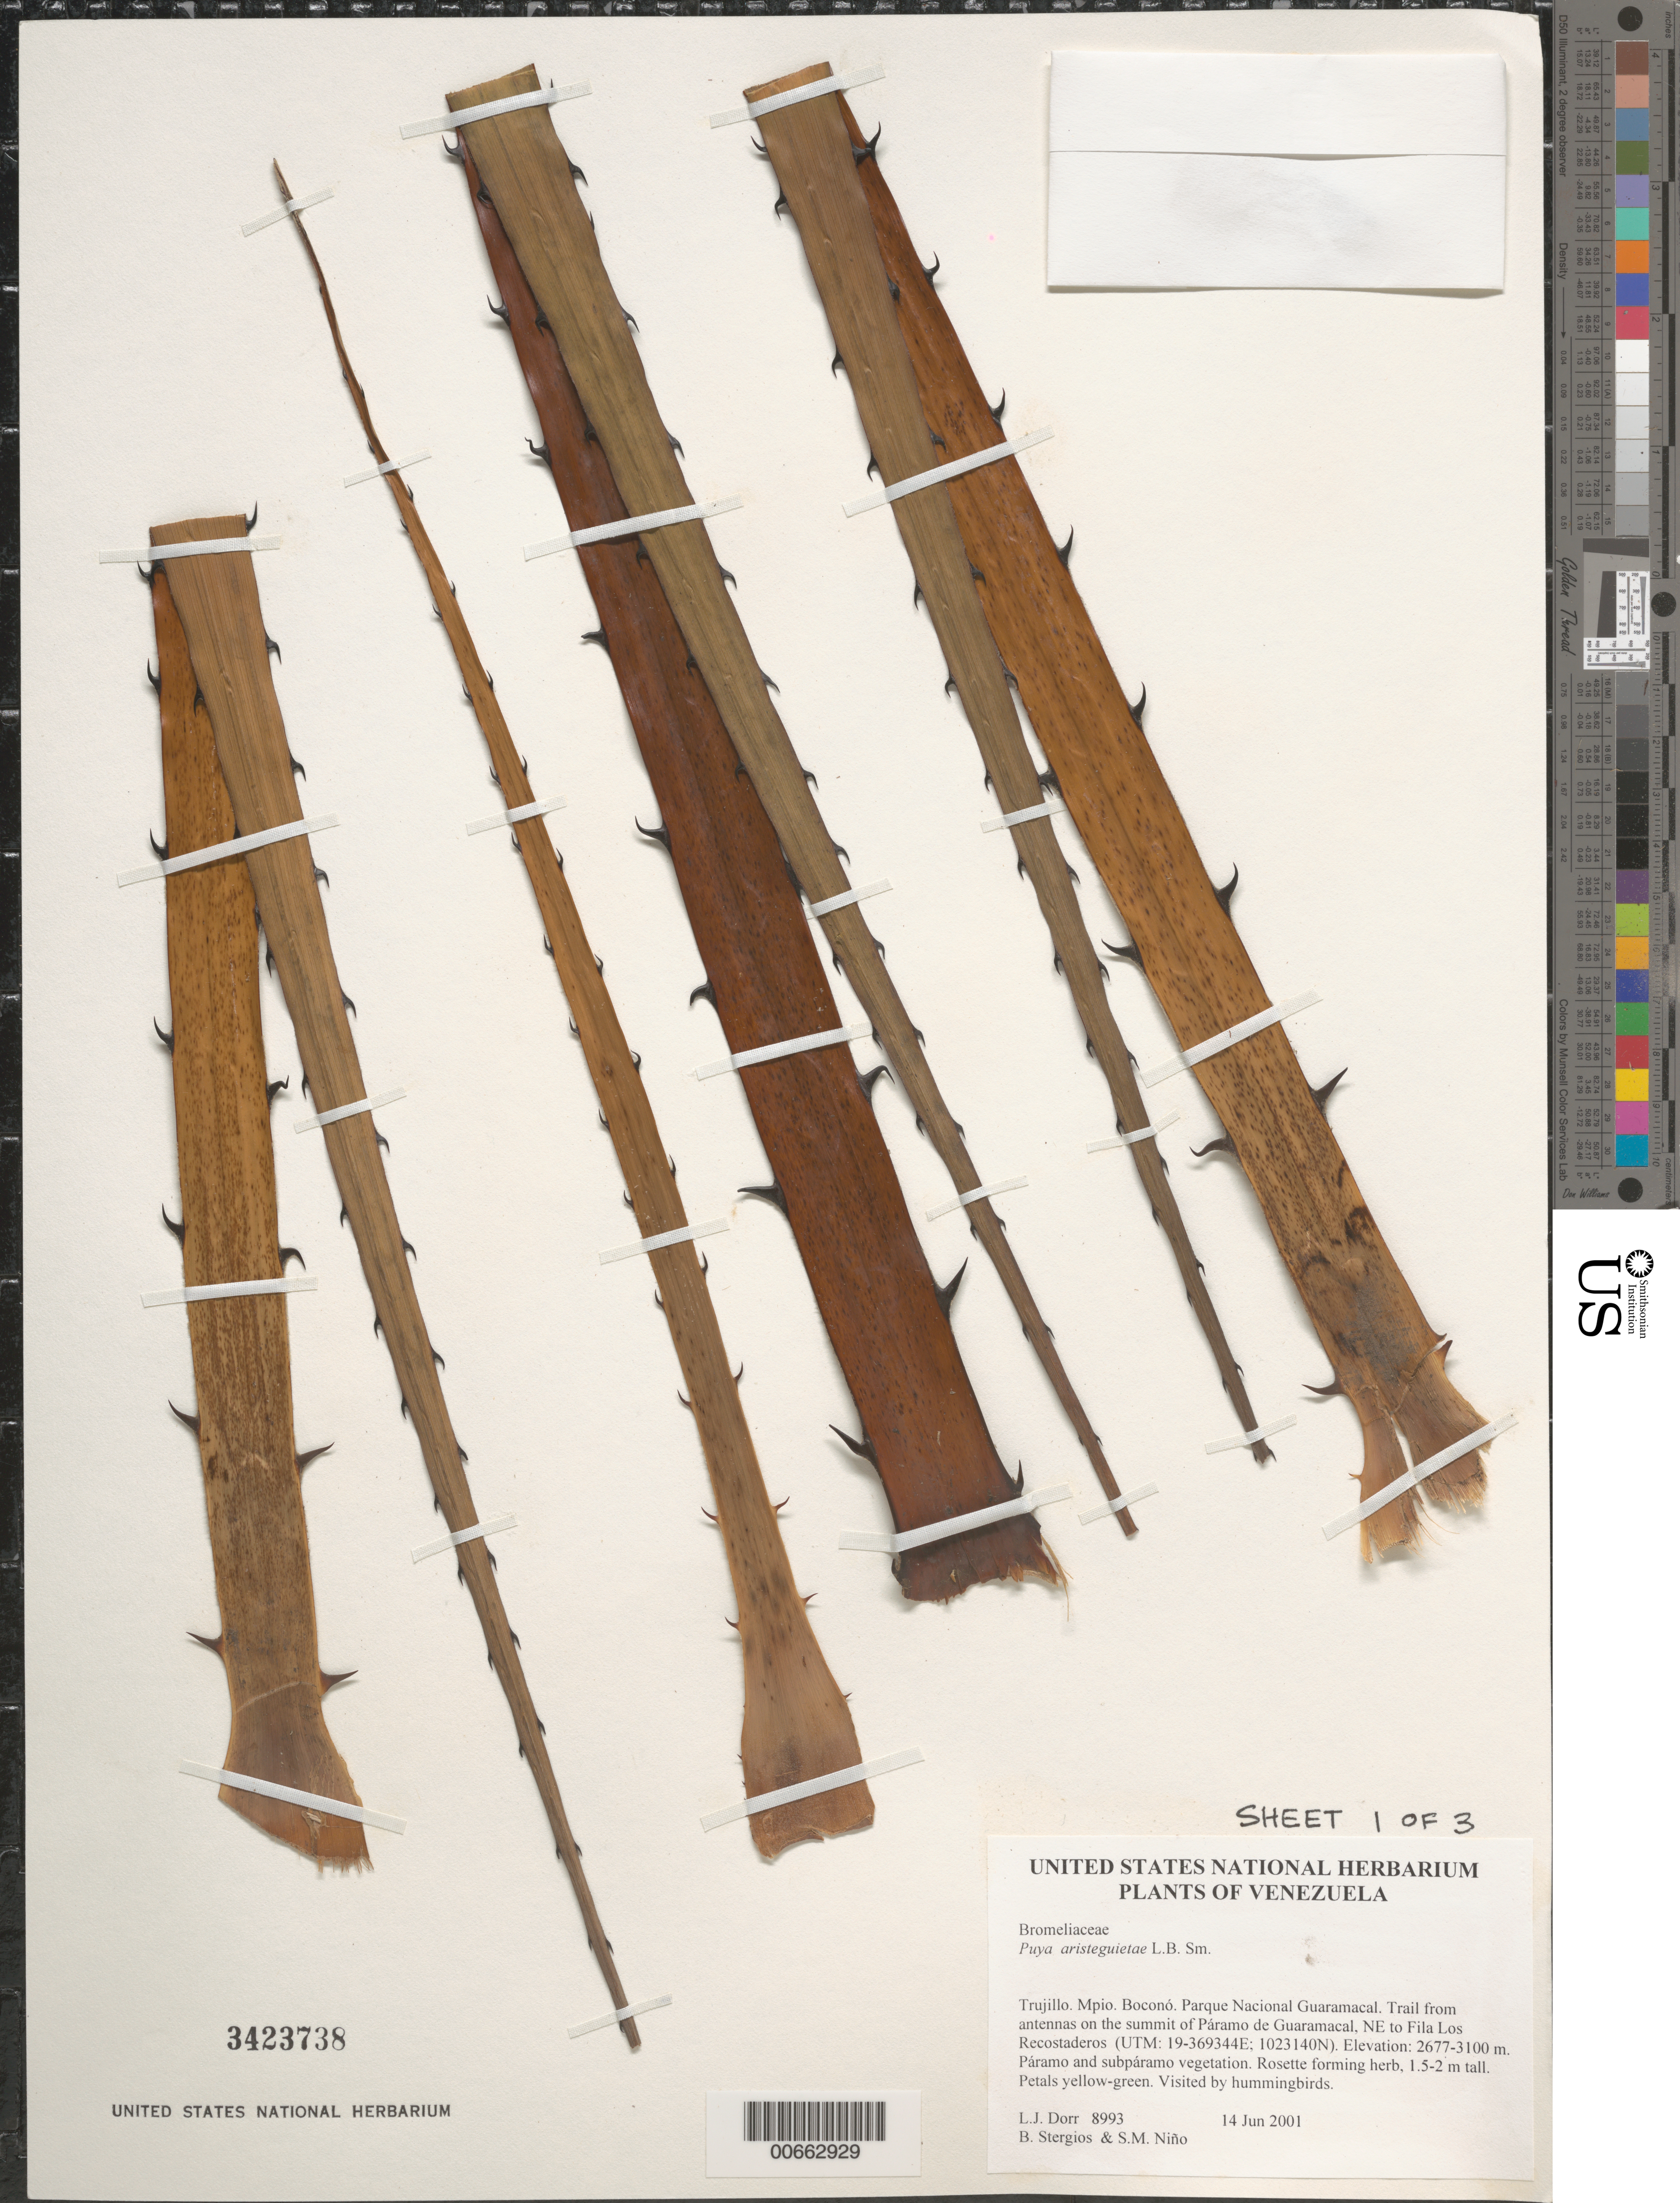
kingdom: Plantae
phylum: Tracheophyta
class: Liliopsida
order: Poales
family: Bromeliaceae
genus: Puya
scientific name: Puya aristeguietae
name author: L.B. Sm.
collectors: L. J. Dorr, B. G. Stergios & S. M. Niño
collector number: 8993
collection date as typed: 14 Jun 2001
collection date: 2001-06-14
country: Venezuela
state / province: Trujillo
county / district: Boconó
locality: Parque Nacional Guaramacal. Trail from antennas on the summit of Páramo de Guaramacal, NE to Fila Los Recostaderos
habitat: Páramo and subpáramo vegetation.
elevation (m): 2677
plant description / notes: K, PORT, US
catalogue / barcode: US 3423738